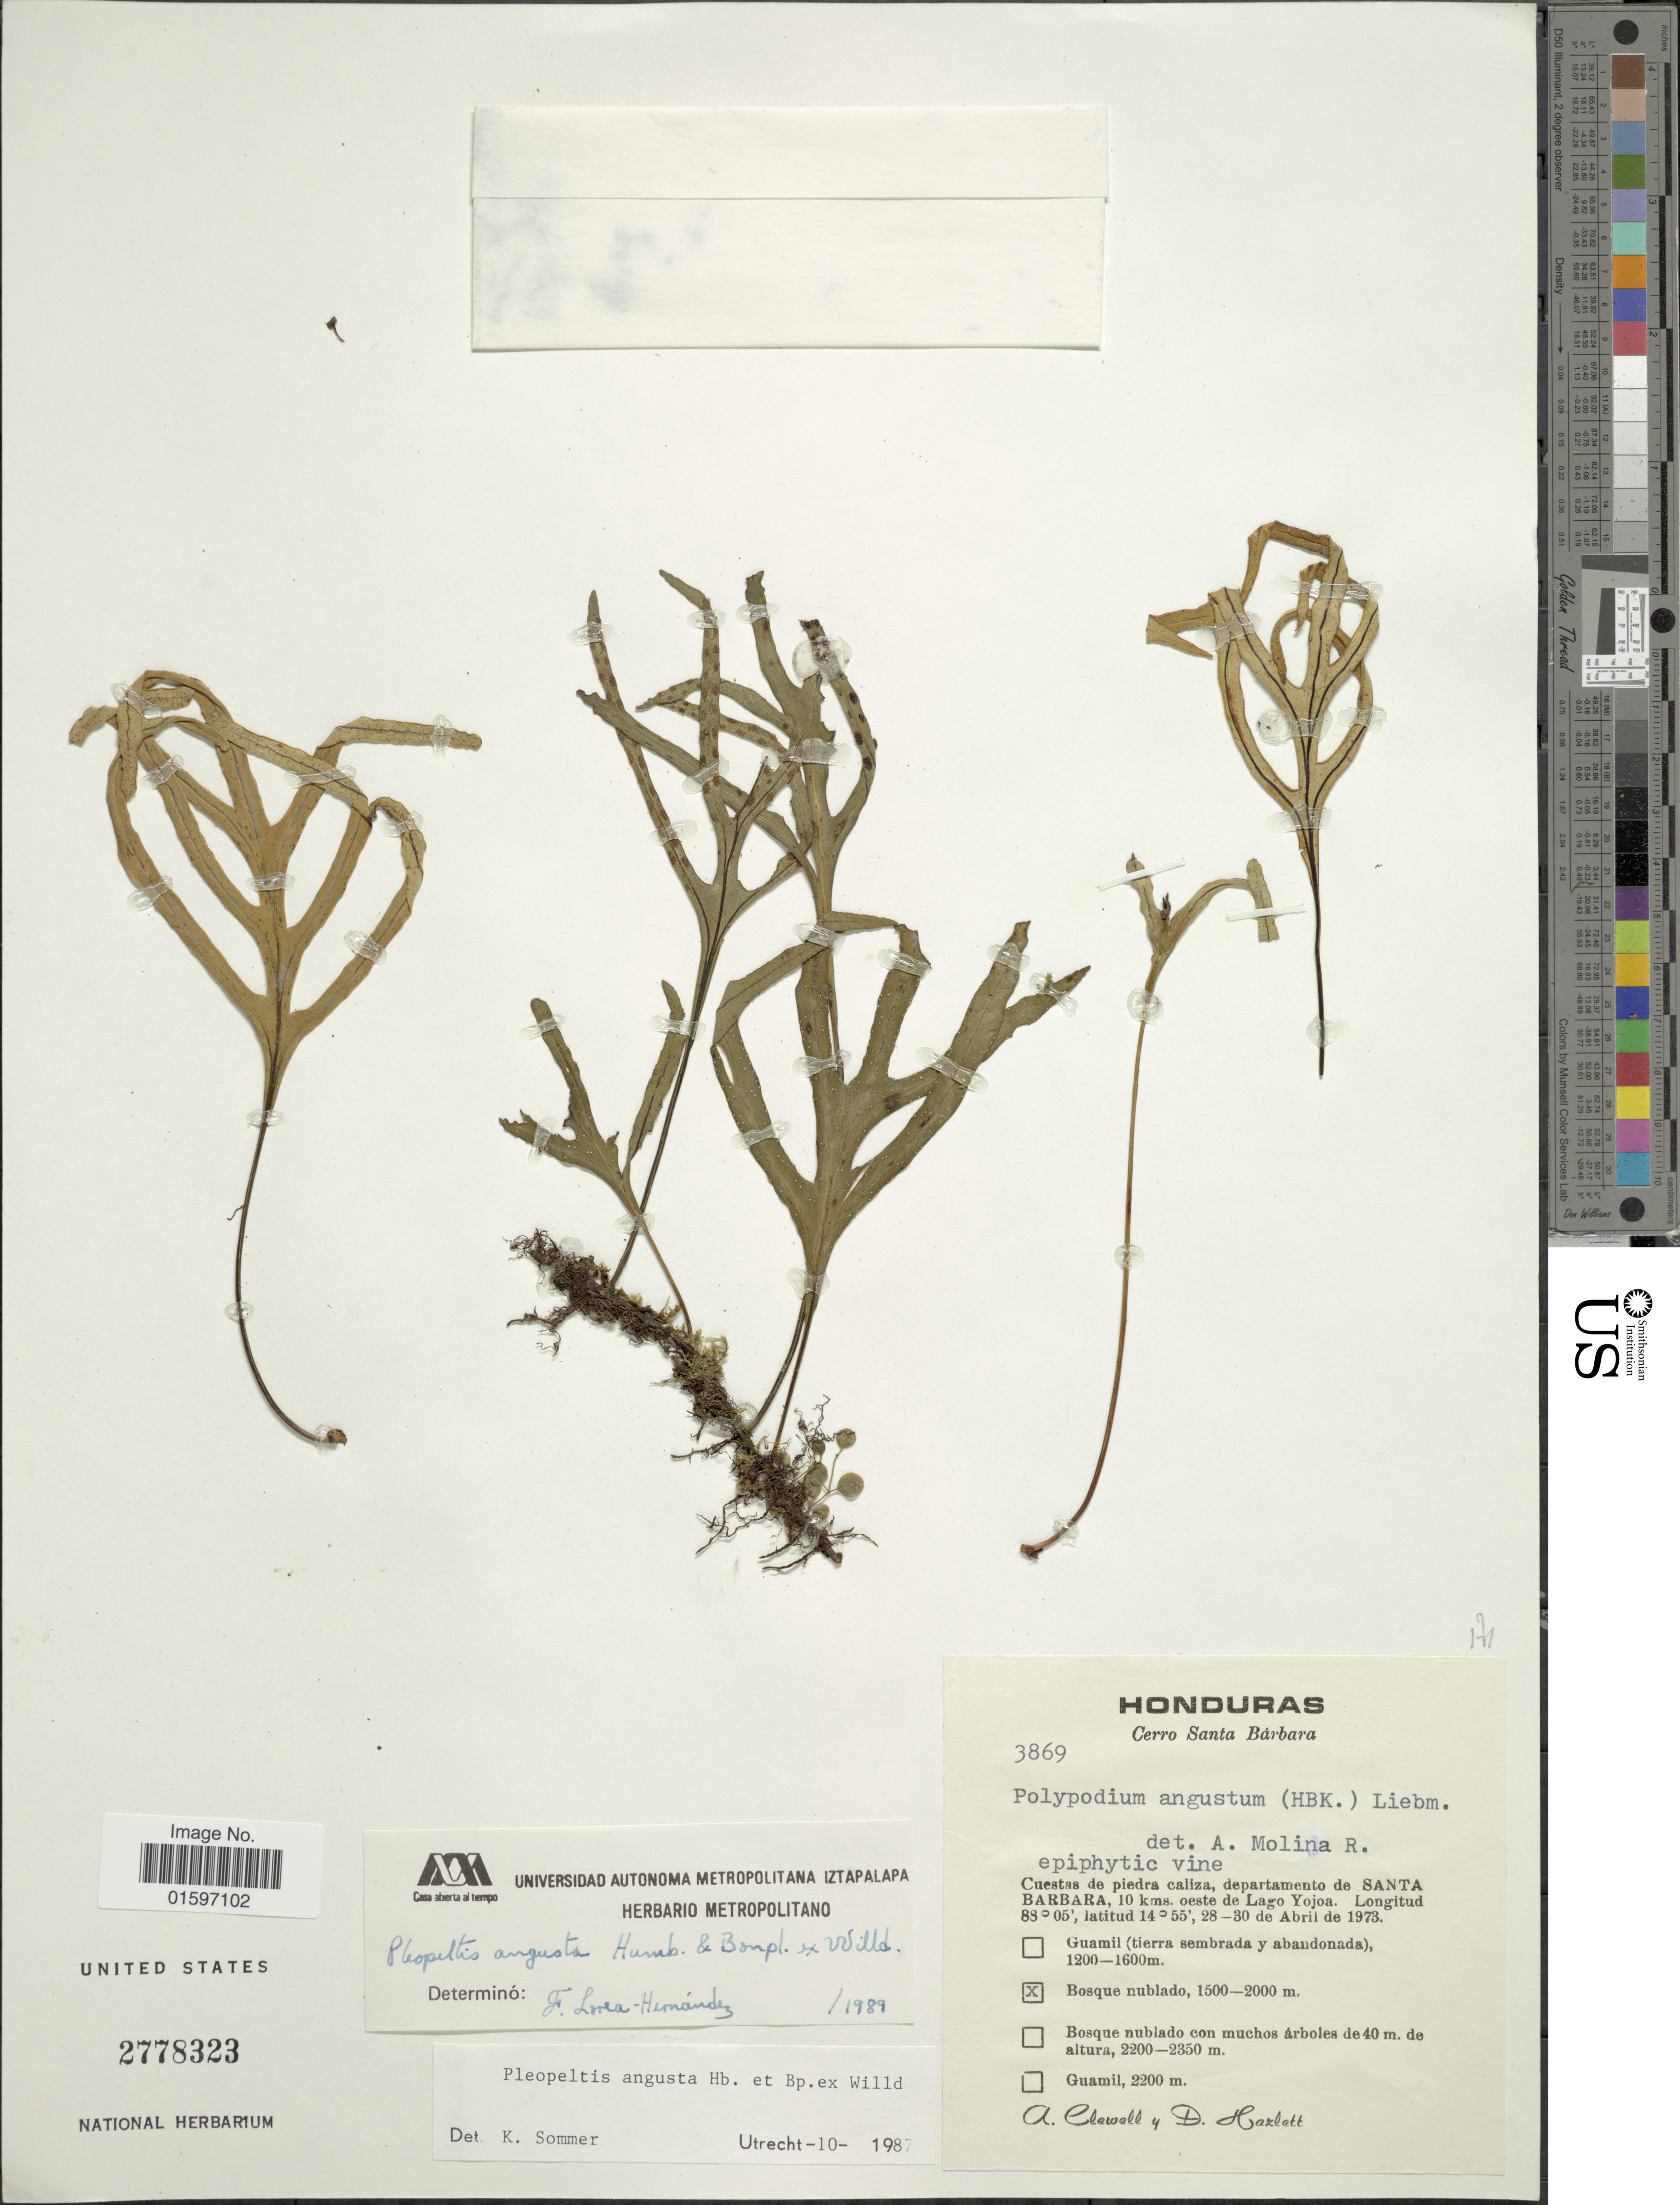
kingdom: Plantae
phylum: Tracheophyta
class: Polypodiopsida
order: Polypodiales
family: Polypodiaceae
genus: Pleopeltis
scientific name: Pleopeltis angusta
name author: Humb. & Bonap. ex Willd.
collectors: A. Clewell & D. Hazlett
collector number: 3869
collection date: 1973-04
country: Honduras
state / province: Santa Bárbara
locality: Cerro Santa Bárbara, cuestas de piedra caliza, departamento de Santa Barbara, 10 kms. oeste de Lago Yojoa, bosque nublado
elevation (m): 1500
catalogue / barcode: US 2778323